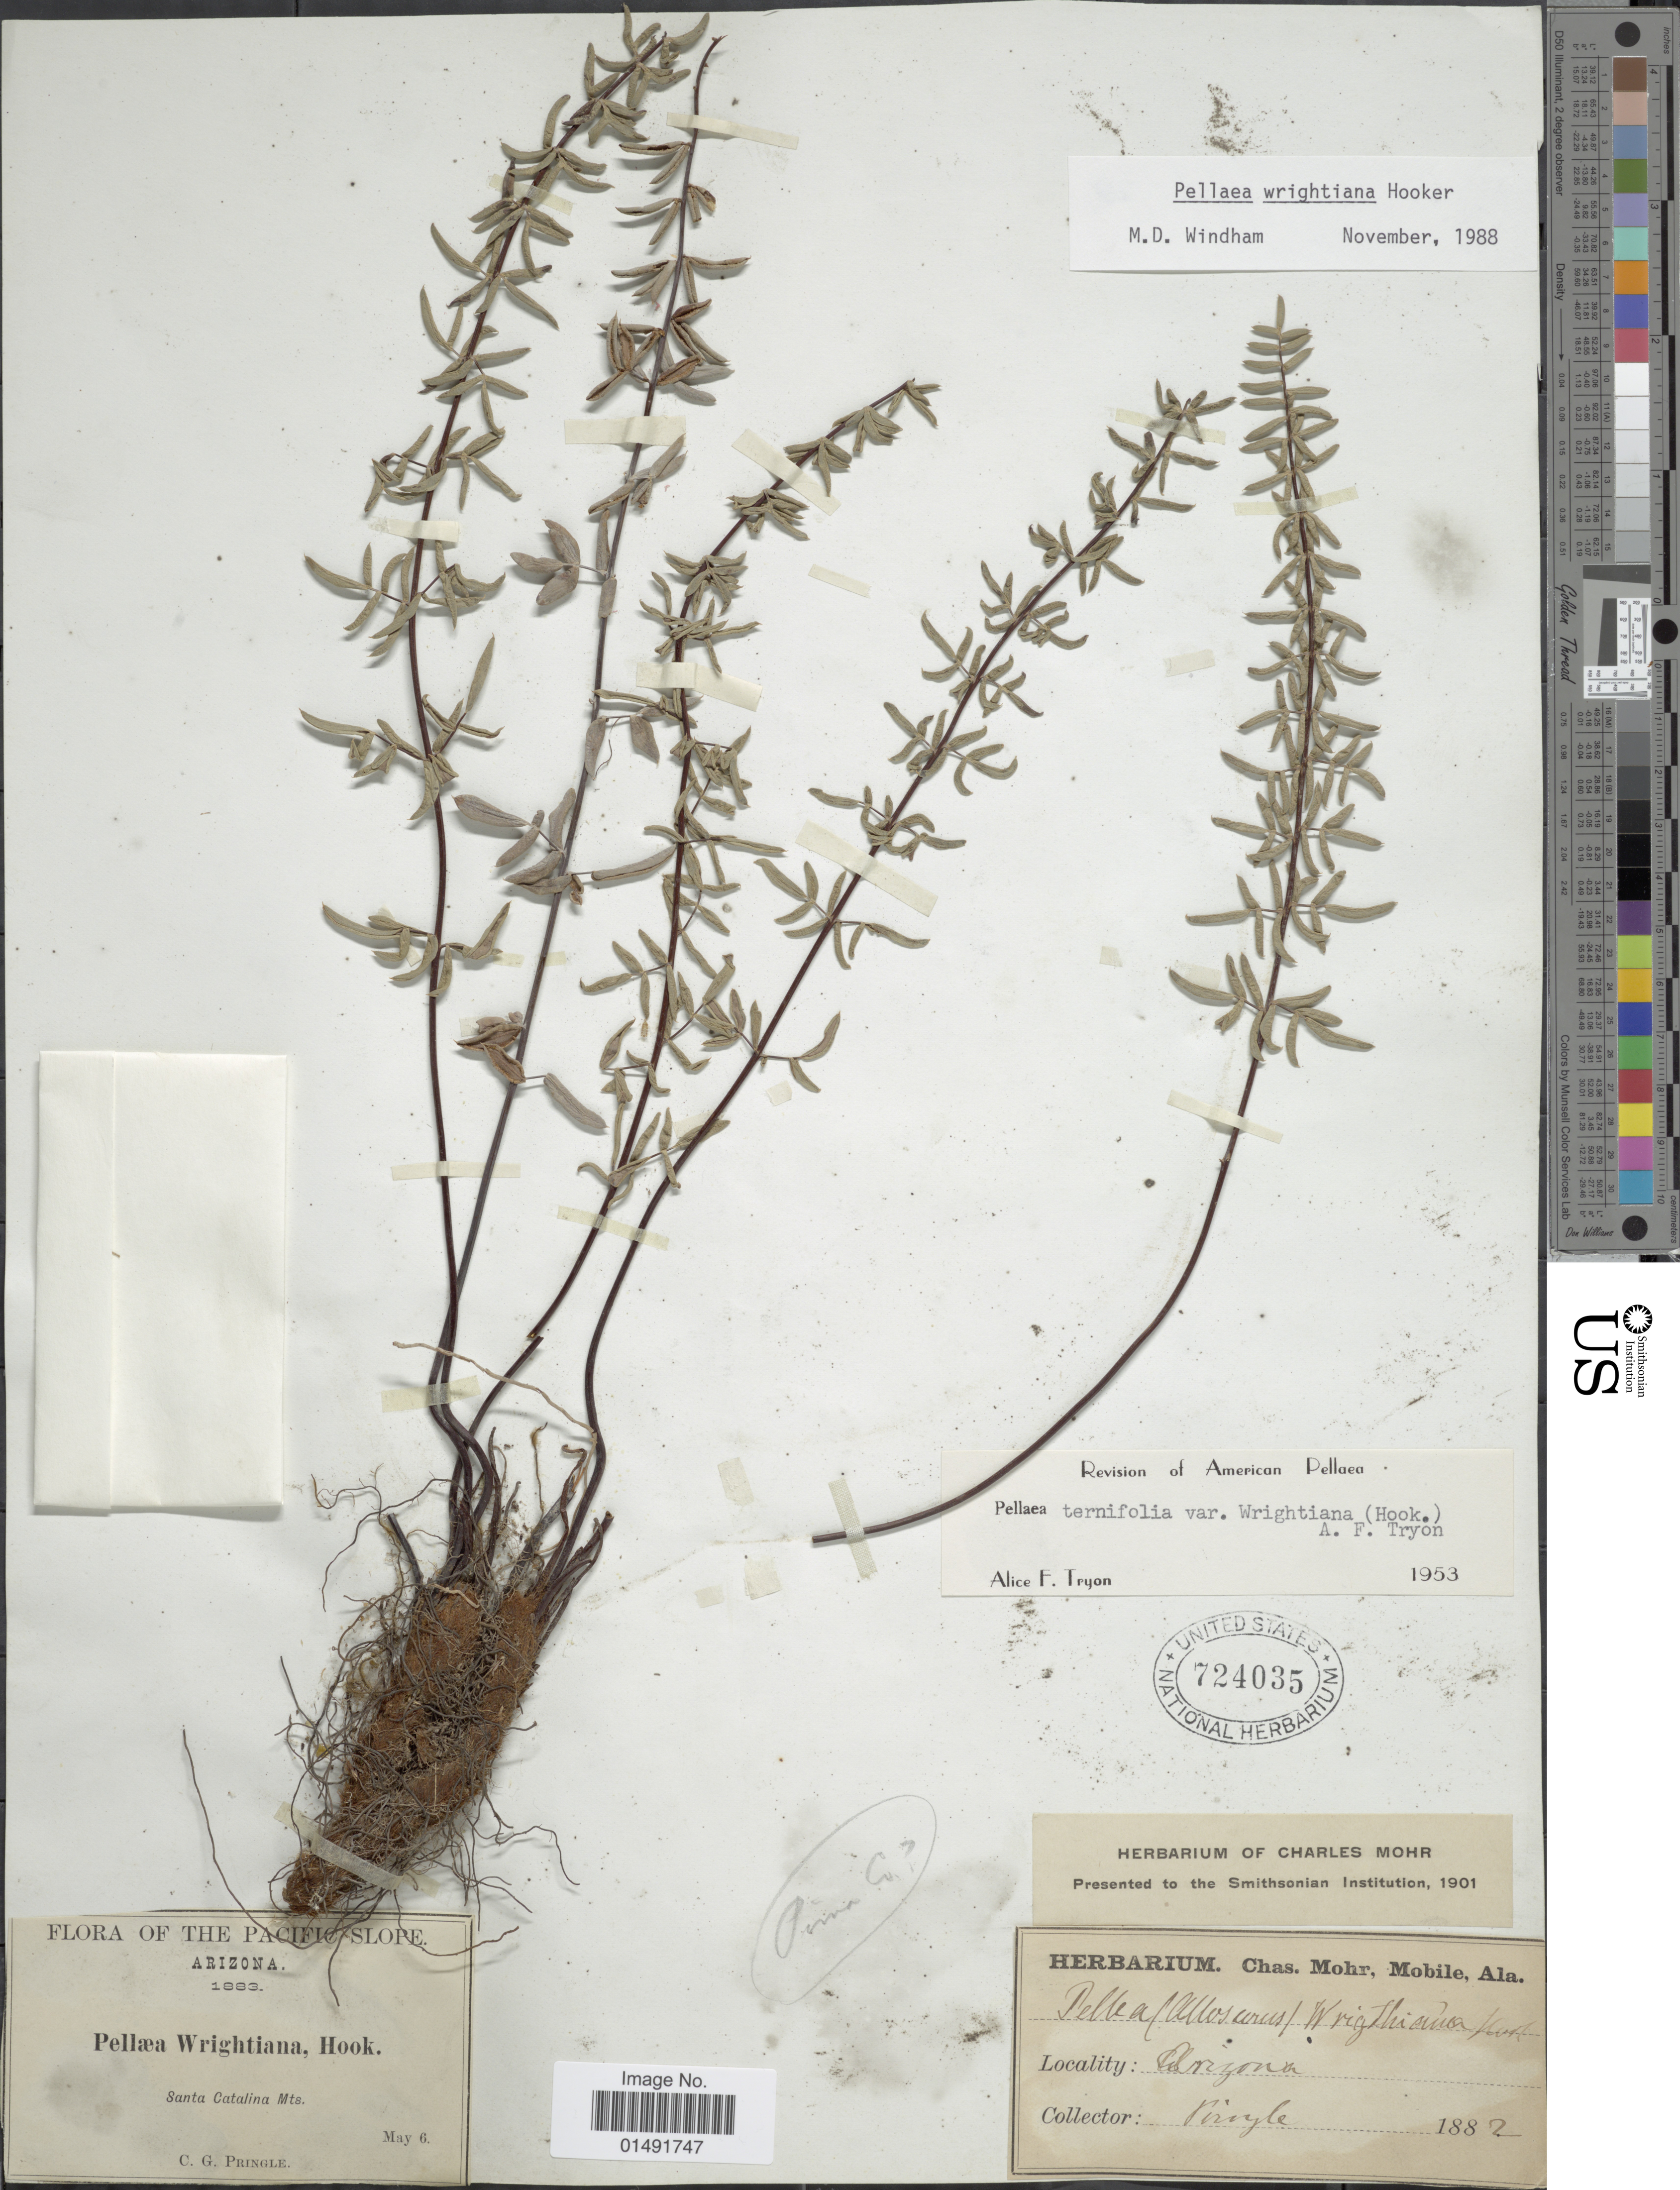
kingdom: Plantae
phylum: Tracheophyta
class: Polypodiopsida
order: Polypodiales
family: Pteridaceae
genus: Pellaea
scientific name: Pellaea wrightiana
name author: Hook.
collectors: C. G. Pringle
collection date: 1882-05-06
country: United States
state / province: Arizona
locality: Snta Catalina Mts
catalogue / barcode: US 724035